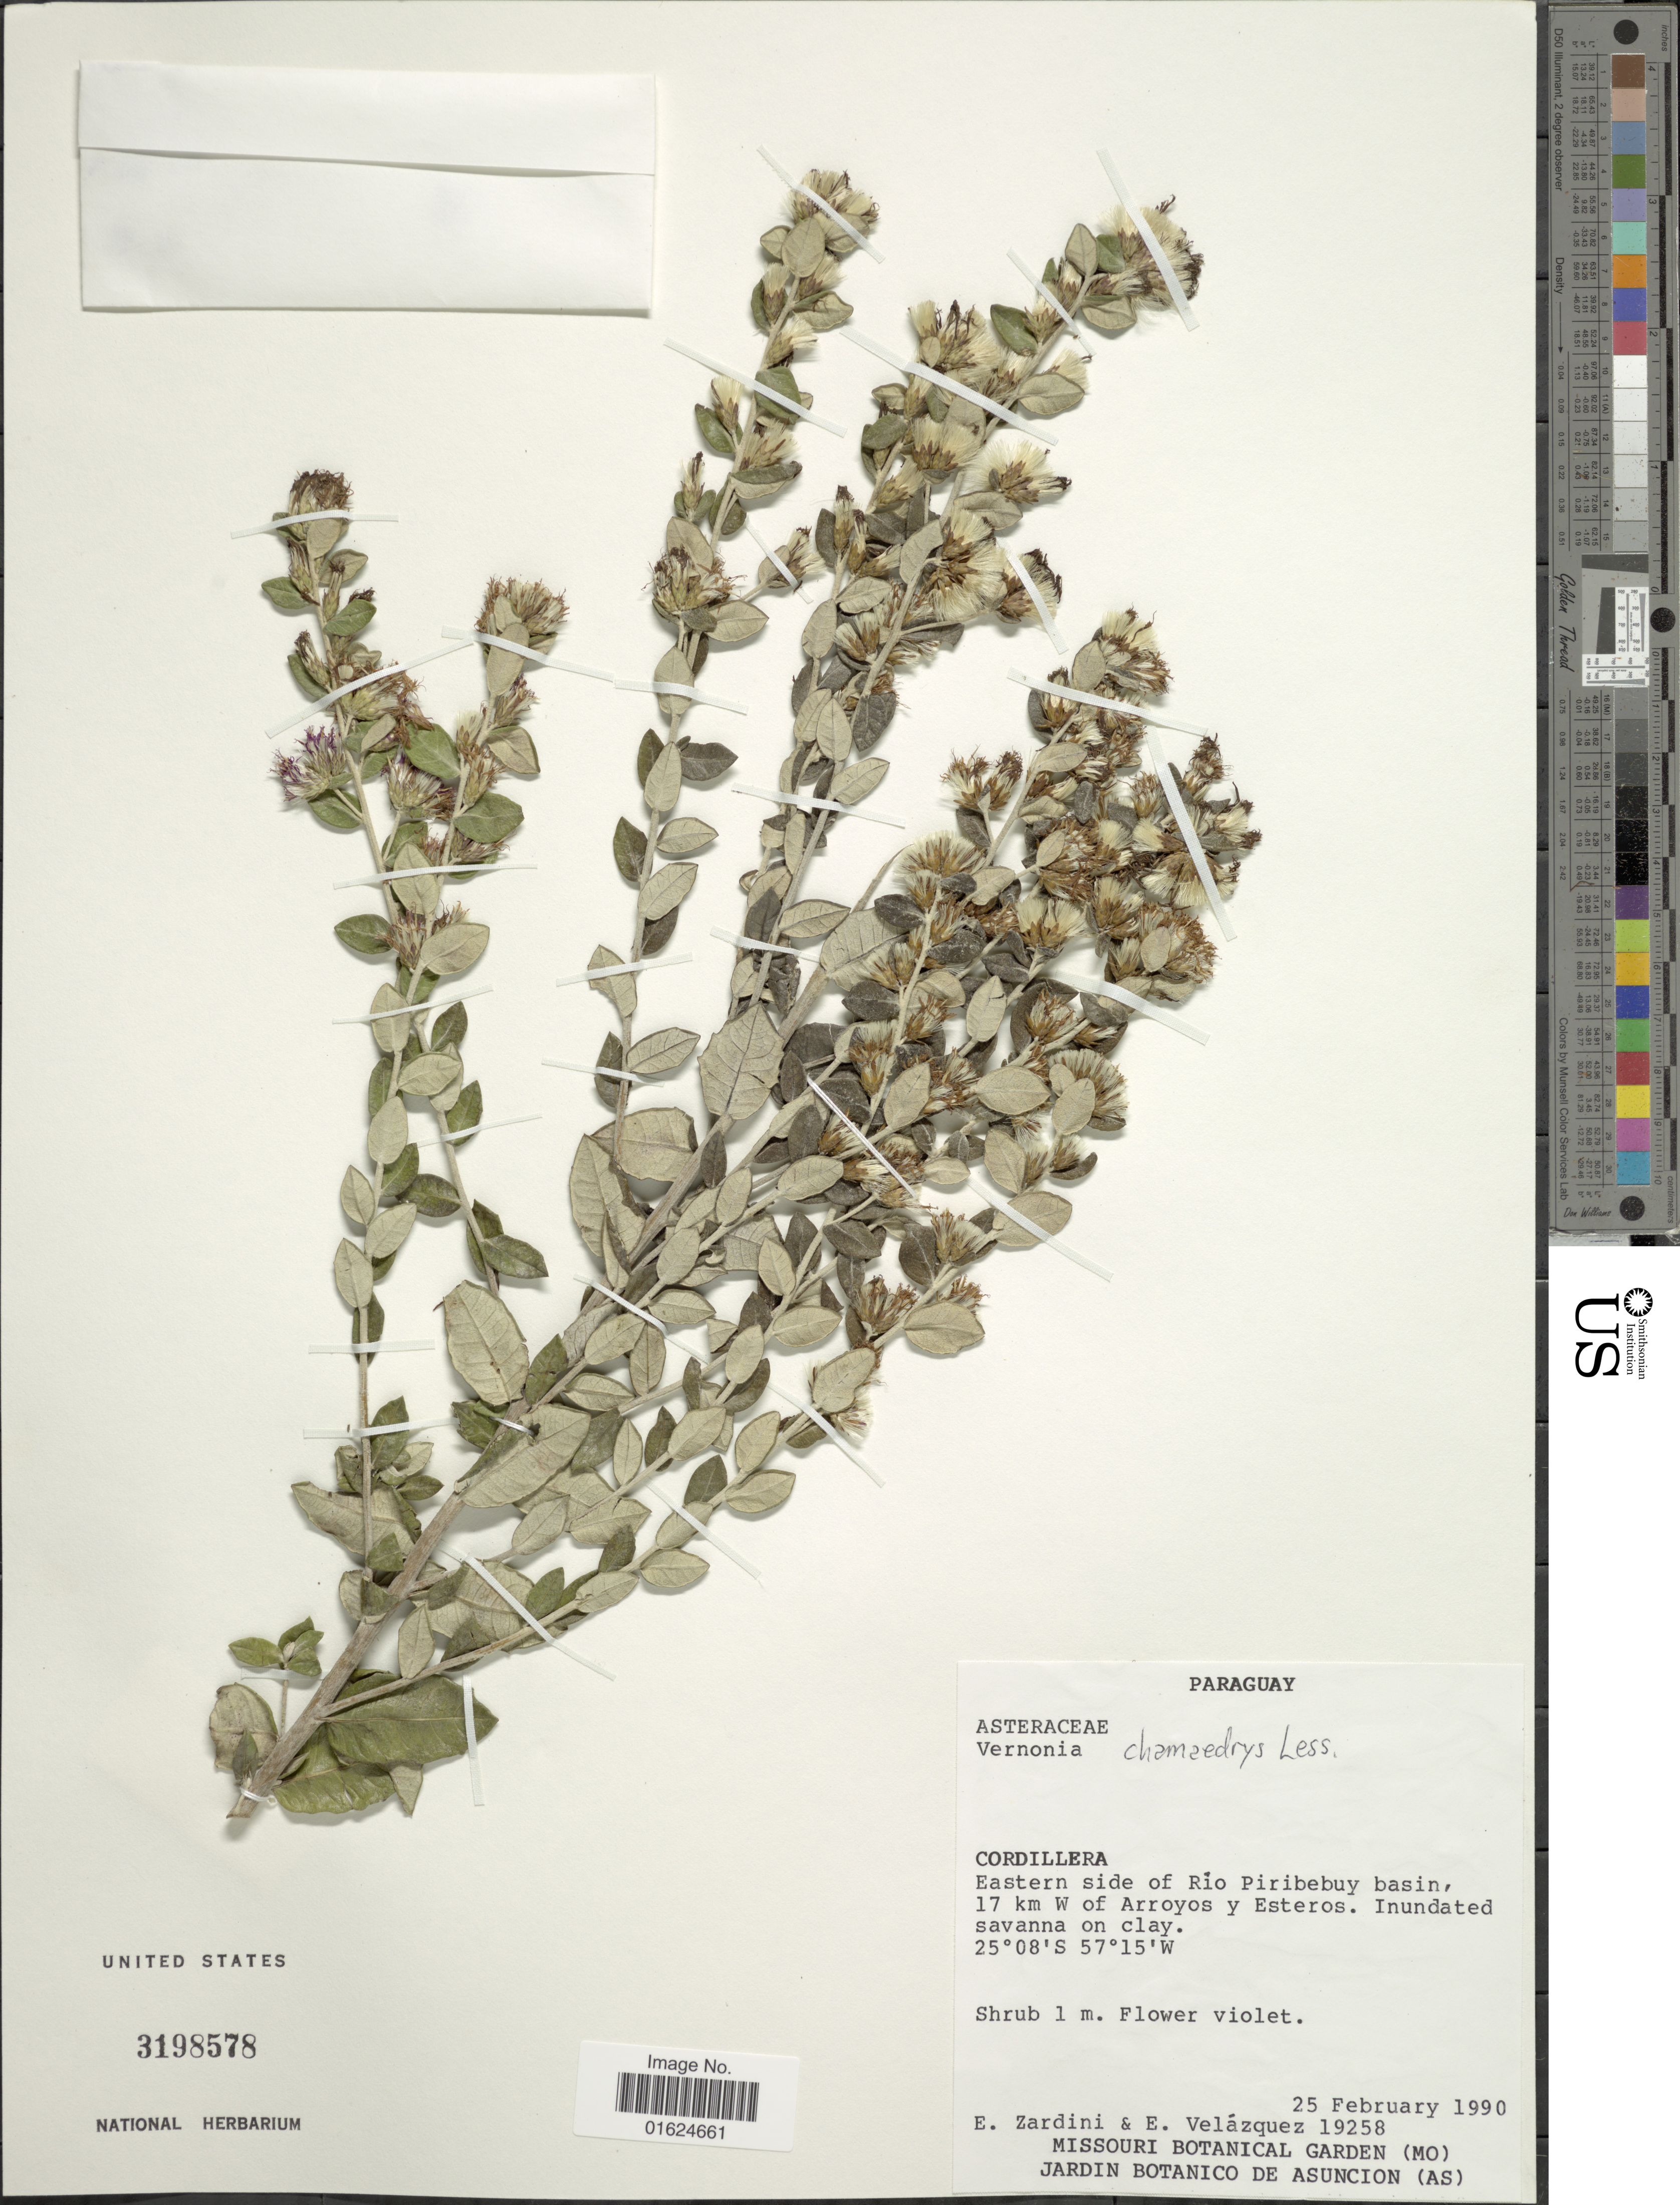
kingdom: Plantae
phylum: Tracheophyta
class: Magnoliopsida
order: Asterales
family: Asteraceae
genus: Vernonanthura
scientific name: Vernonanthura chamaedrys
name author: (Less.) H. Rob.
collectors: E. M. Zardini & E. Velazquez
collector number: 19258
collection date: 1990-02-25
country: Paraguay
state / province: Cordillera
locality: Eastern side of Rio Piribebuy basin, 17 km W of Arroyos y Esteros. Inundated savanna on clay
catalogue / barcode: US 3198578